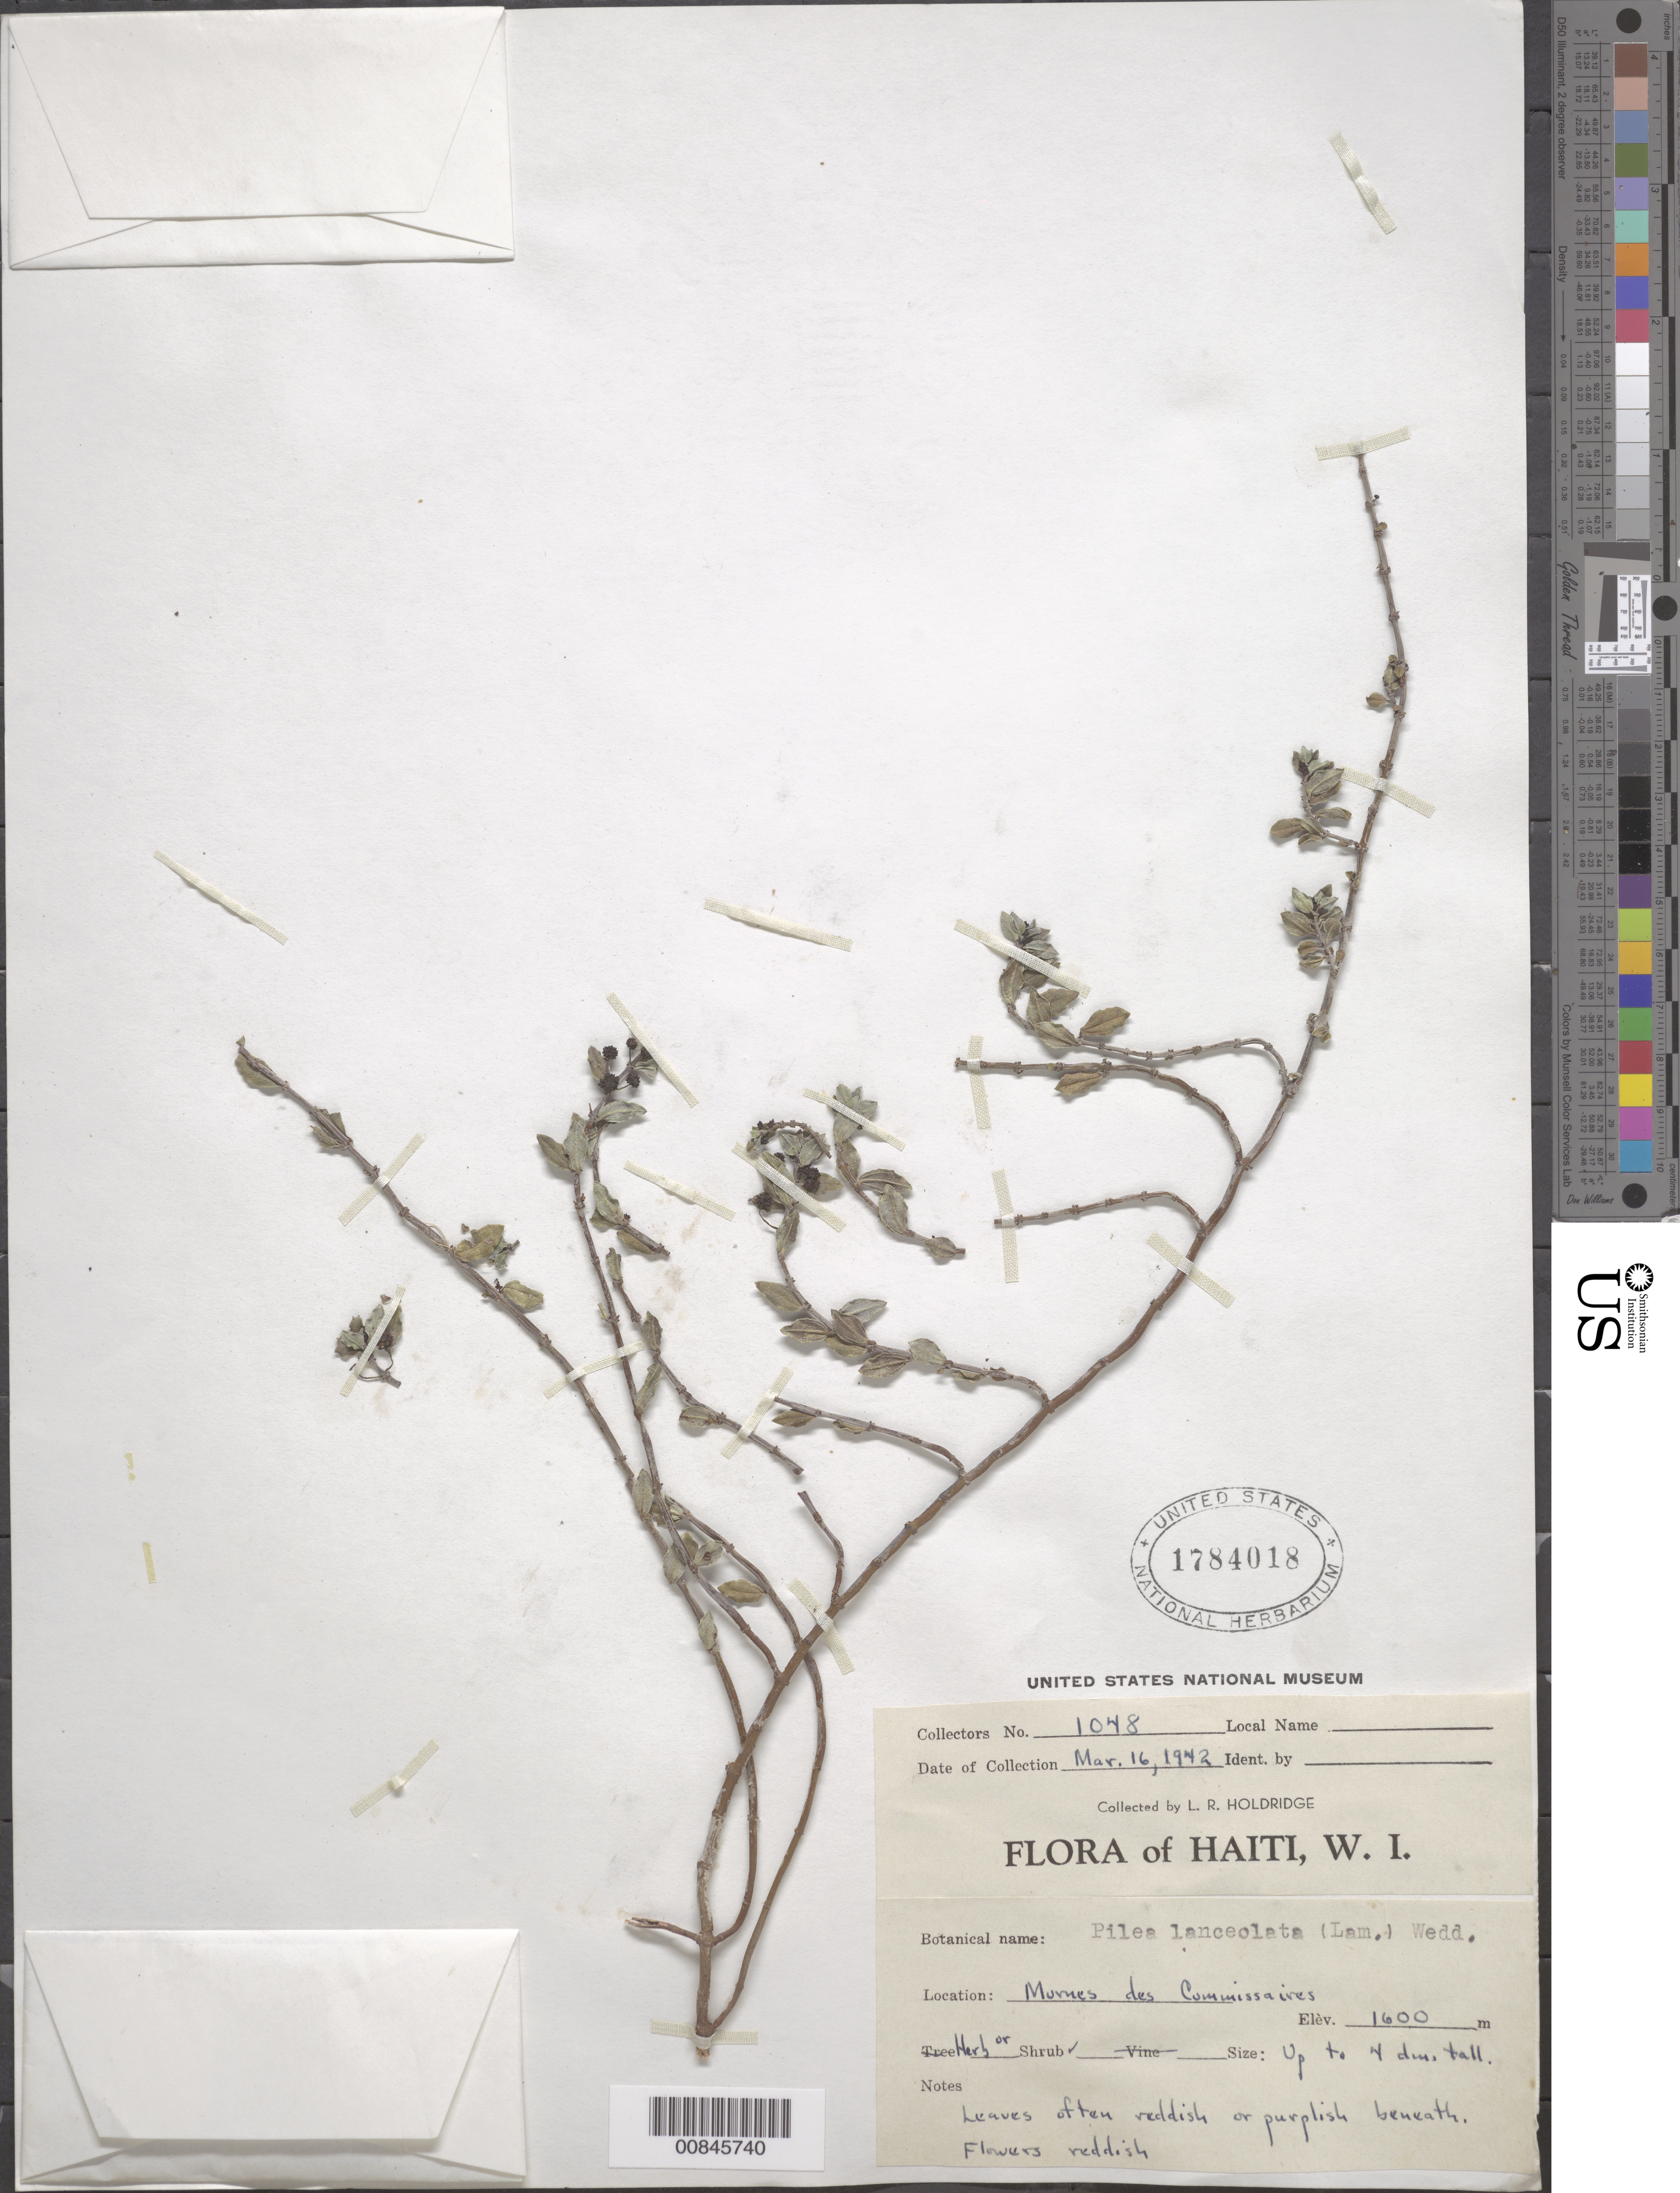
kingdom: Plantae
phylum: Tracheophyta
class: Magnoliopsida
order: Rosales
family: Urticaceae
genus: Pilea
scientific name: Pilea lanceolata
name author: (Savigny) Wedd.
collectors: L. Holdridge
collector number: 1048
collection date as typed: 16 Mar 1942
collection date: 1942-03-16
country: Haiti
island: Hispaniola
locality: Mornes des Commissaires.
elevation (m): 1600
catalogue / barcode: US 1784018